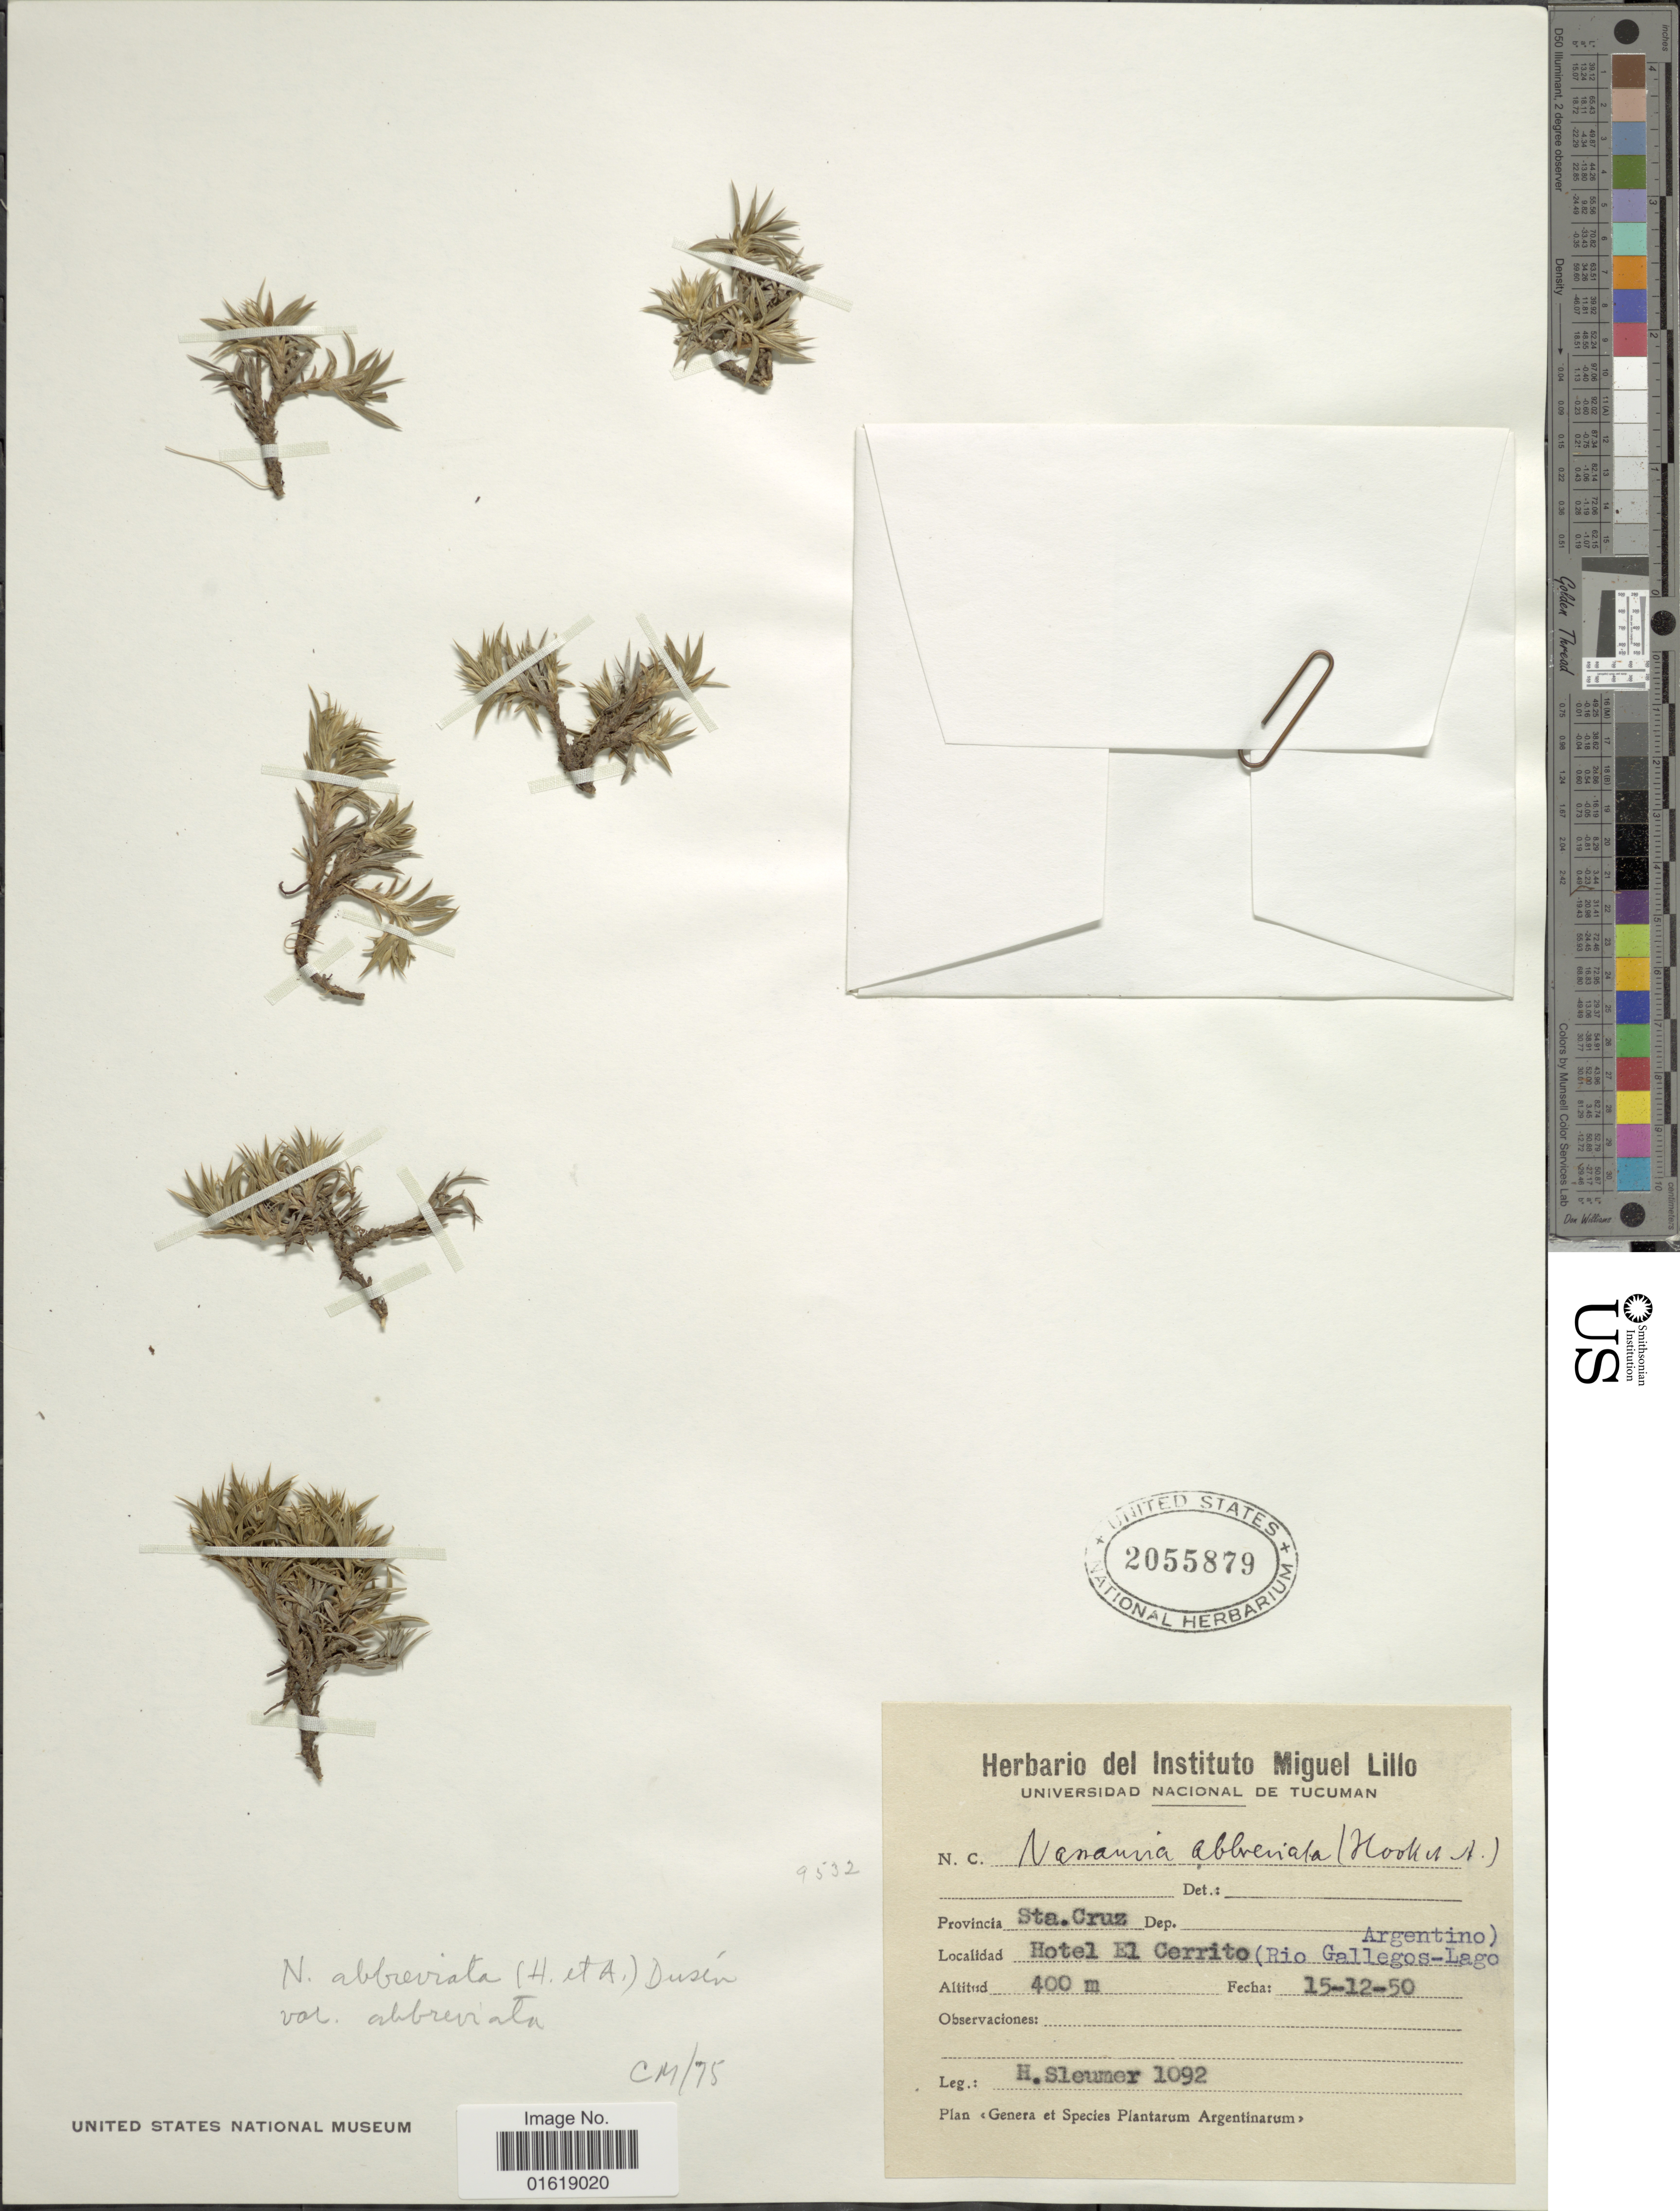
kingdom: Plantae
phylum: Tracheophyta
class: Magnoliopsida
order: Asterales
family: Asteraceae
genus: Nassauvia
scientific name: Nassauvia aculeata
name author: (Less.) Poepp. & Endl.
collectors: H. O. Sleumer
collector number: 1092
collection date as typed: Transcribed d/m/y: 15/12/50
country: Argentina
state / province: Santa Cruz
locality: Hotel El Cerrito (Rio Gallegos-Lago Argentino).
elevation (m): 400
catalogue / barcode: US 2055879